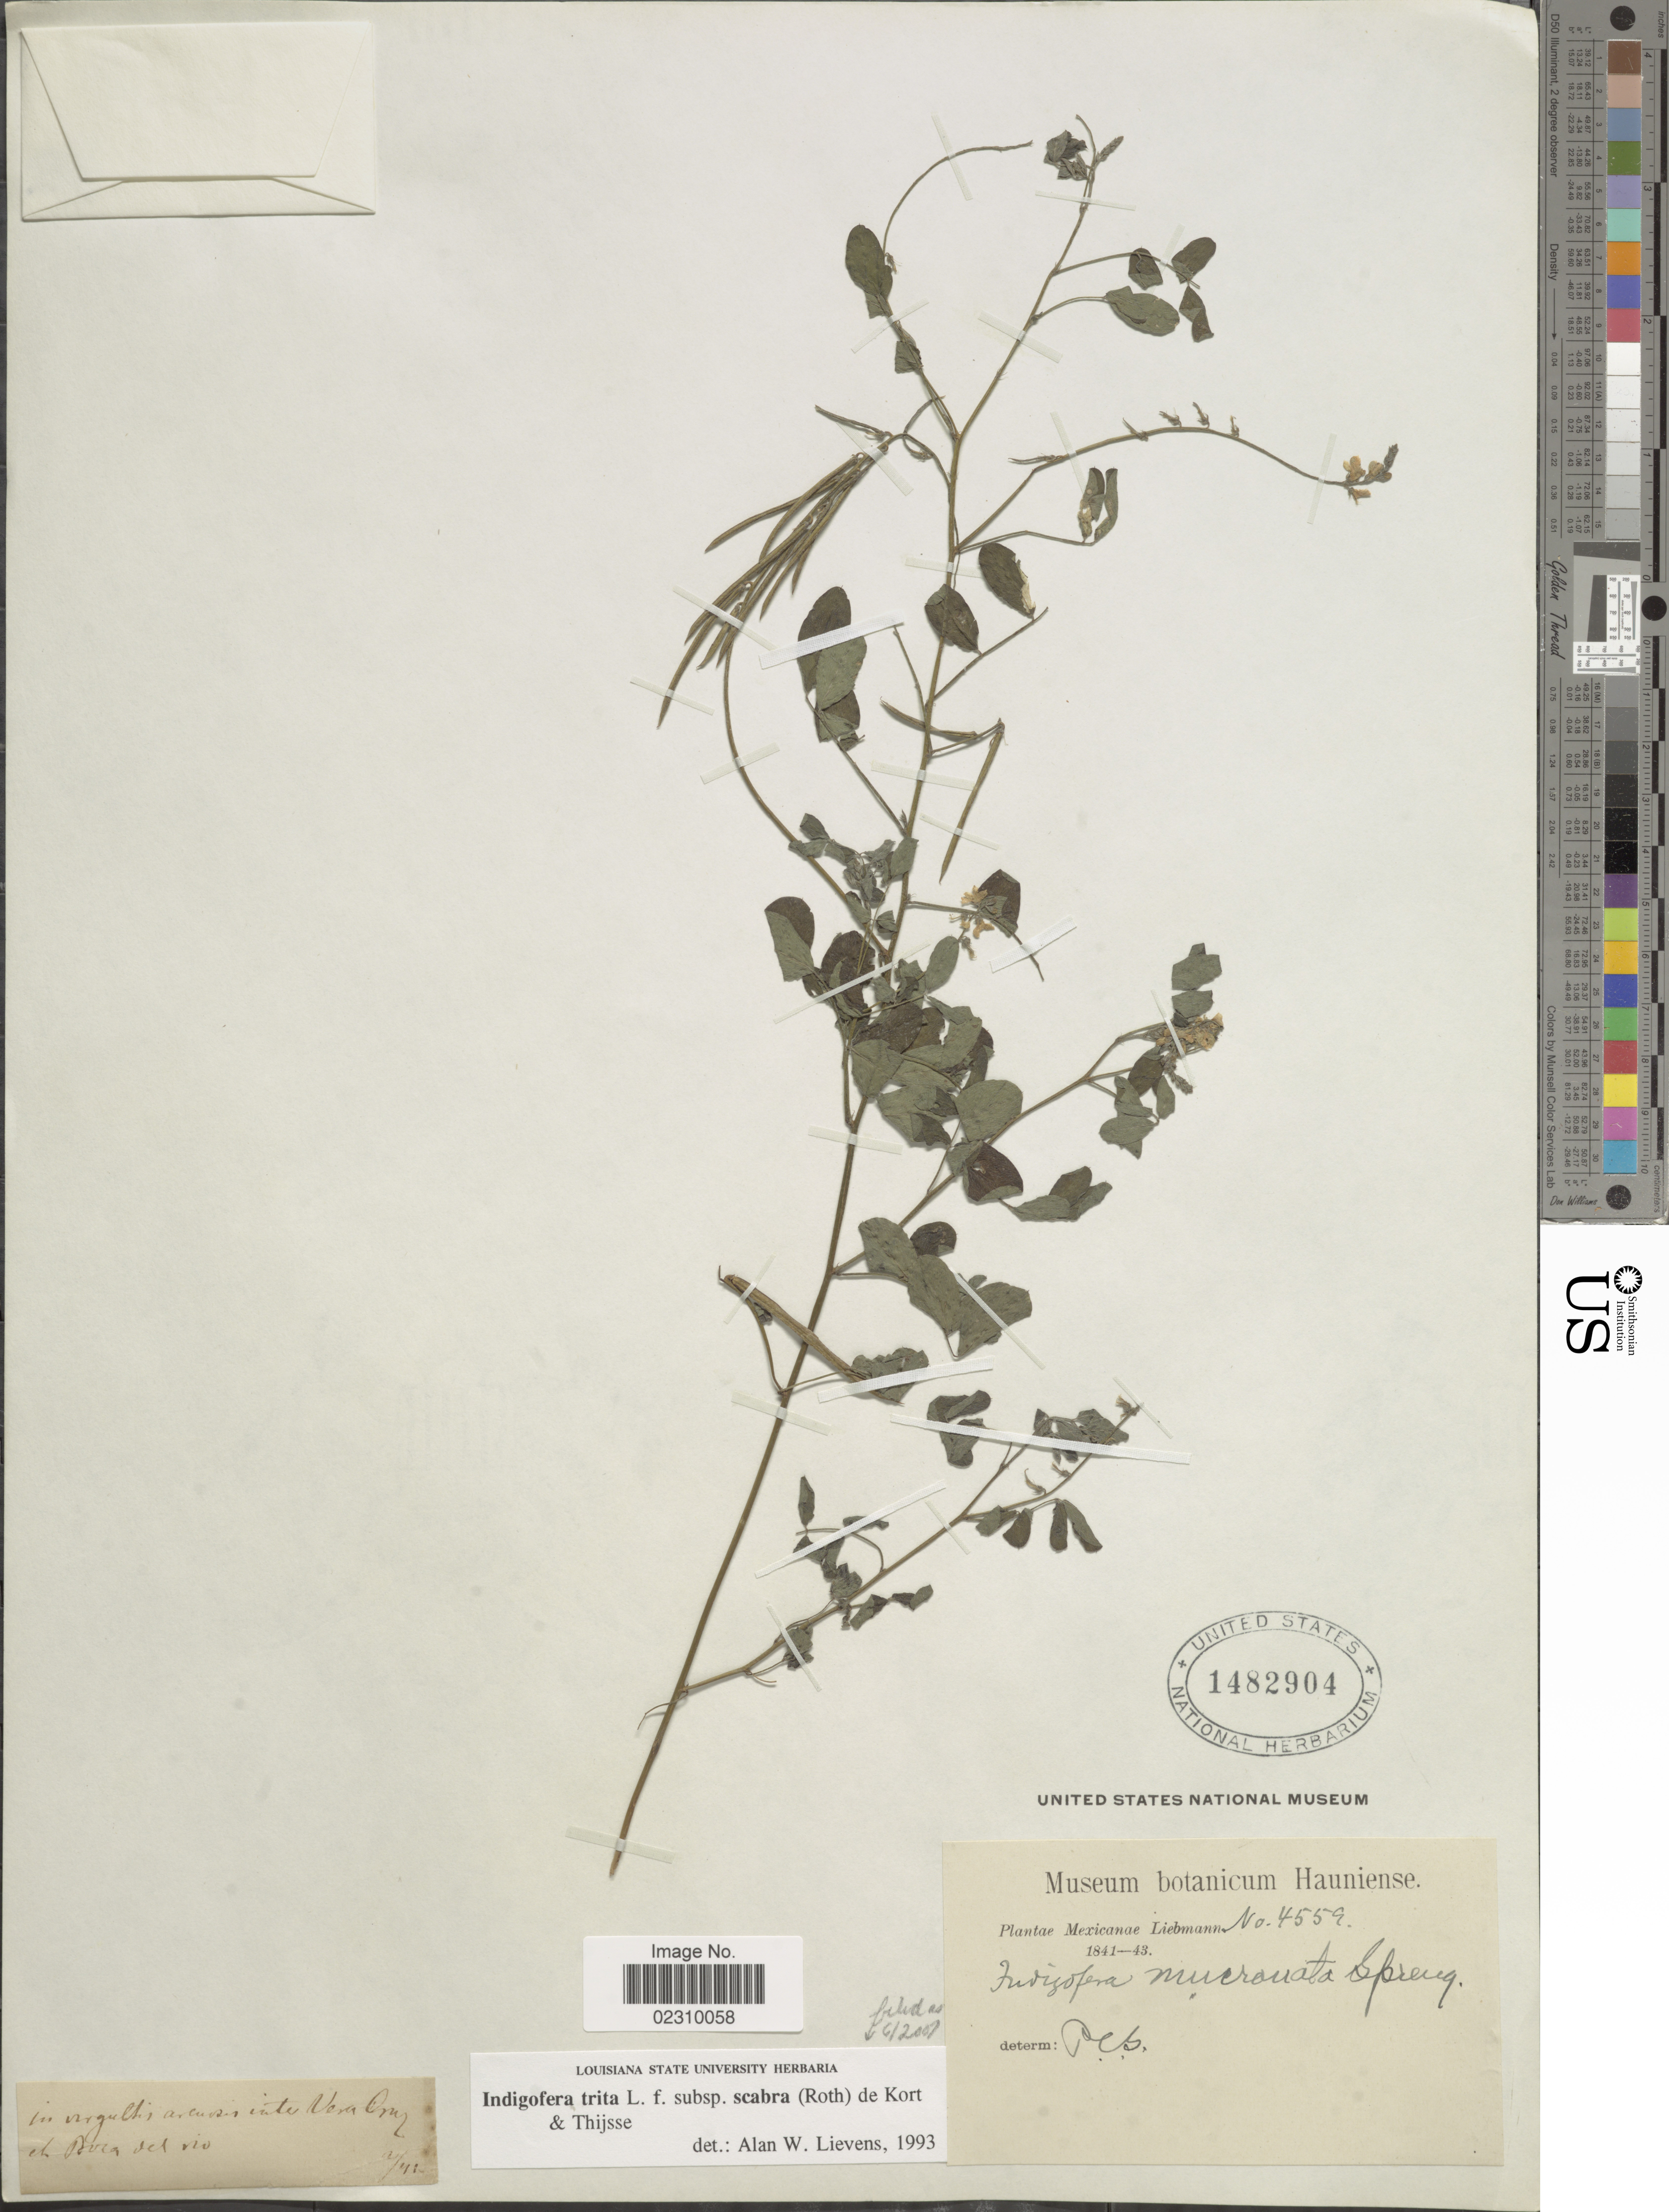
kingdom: Plantae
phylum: Tracheophyta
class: Magnoliopsida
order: Fabales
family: Fabaceae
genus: Indigofera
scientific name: Indigofera trita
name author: L. f.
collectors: -. Leibmann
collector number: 4559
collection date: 1841/1843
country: Mexico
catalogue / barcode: US 1482904